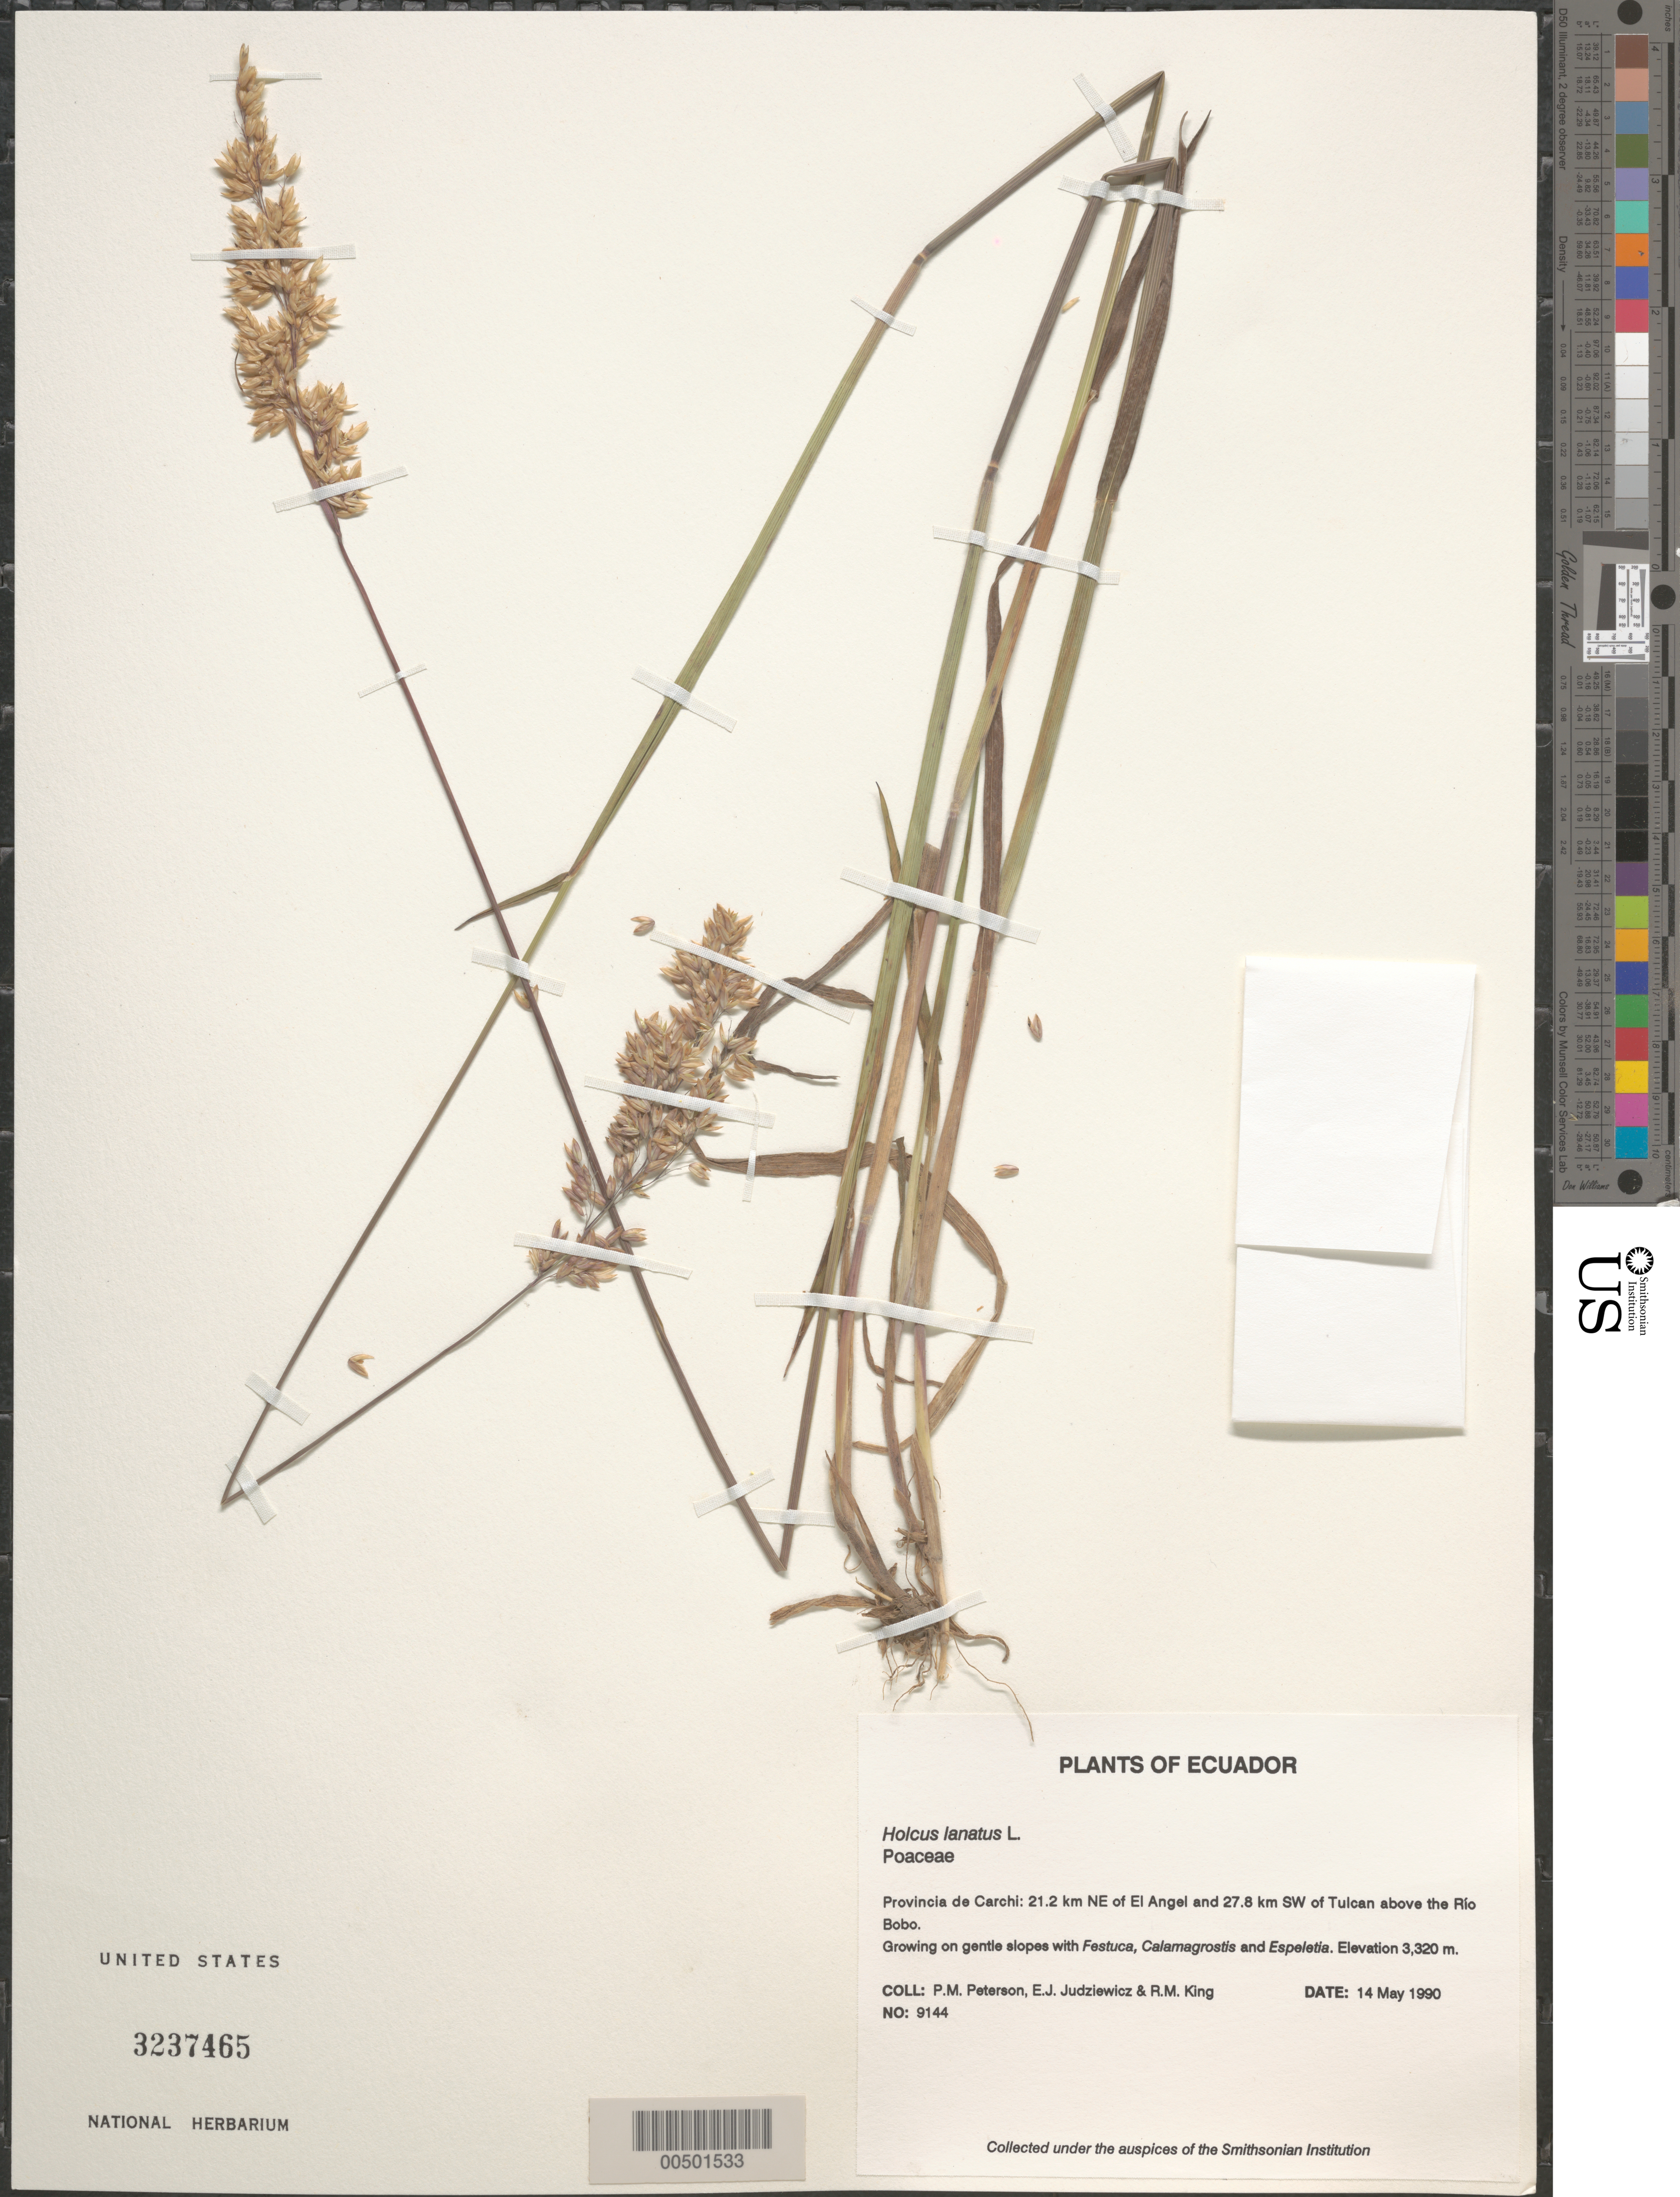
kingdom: Plantae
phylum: Tracheophyta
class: Liliopsida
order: Poales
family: Poaceae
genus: Holcus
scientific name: Holcus lanatus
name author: L.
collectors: P. M. Peterson, E. J. Judziewicz & R. M. King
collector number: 09144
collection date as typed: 14 May 1990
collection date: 1990-05-14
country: Ecuador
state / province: Carchi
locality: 21.2 km NE of El Angel and 27.8 km SW of Tulcan above the Río Bobo.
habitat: Growing on gentle slopes with Festuca, Calamagrostis and Espeletia.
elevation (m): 3320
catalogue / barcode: US 3237465